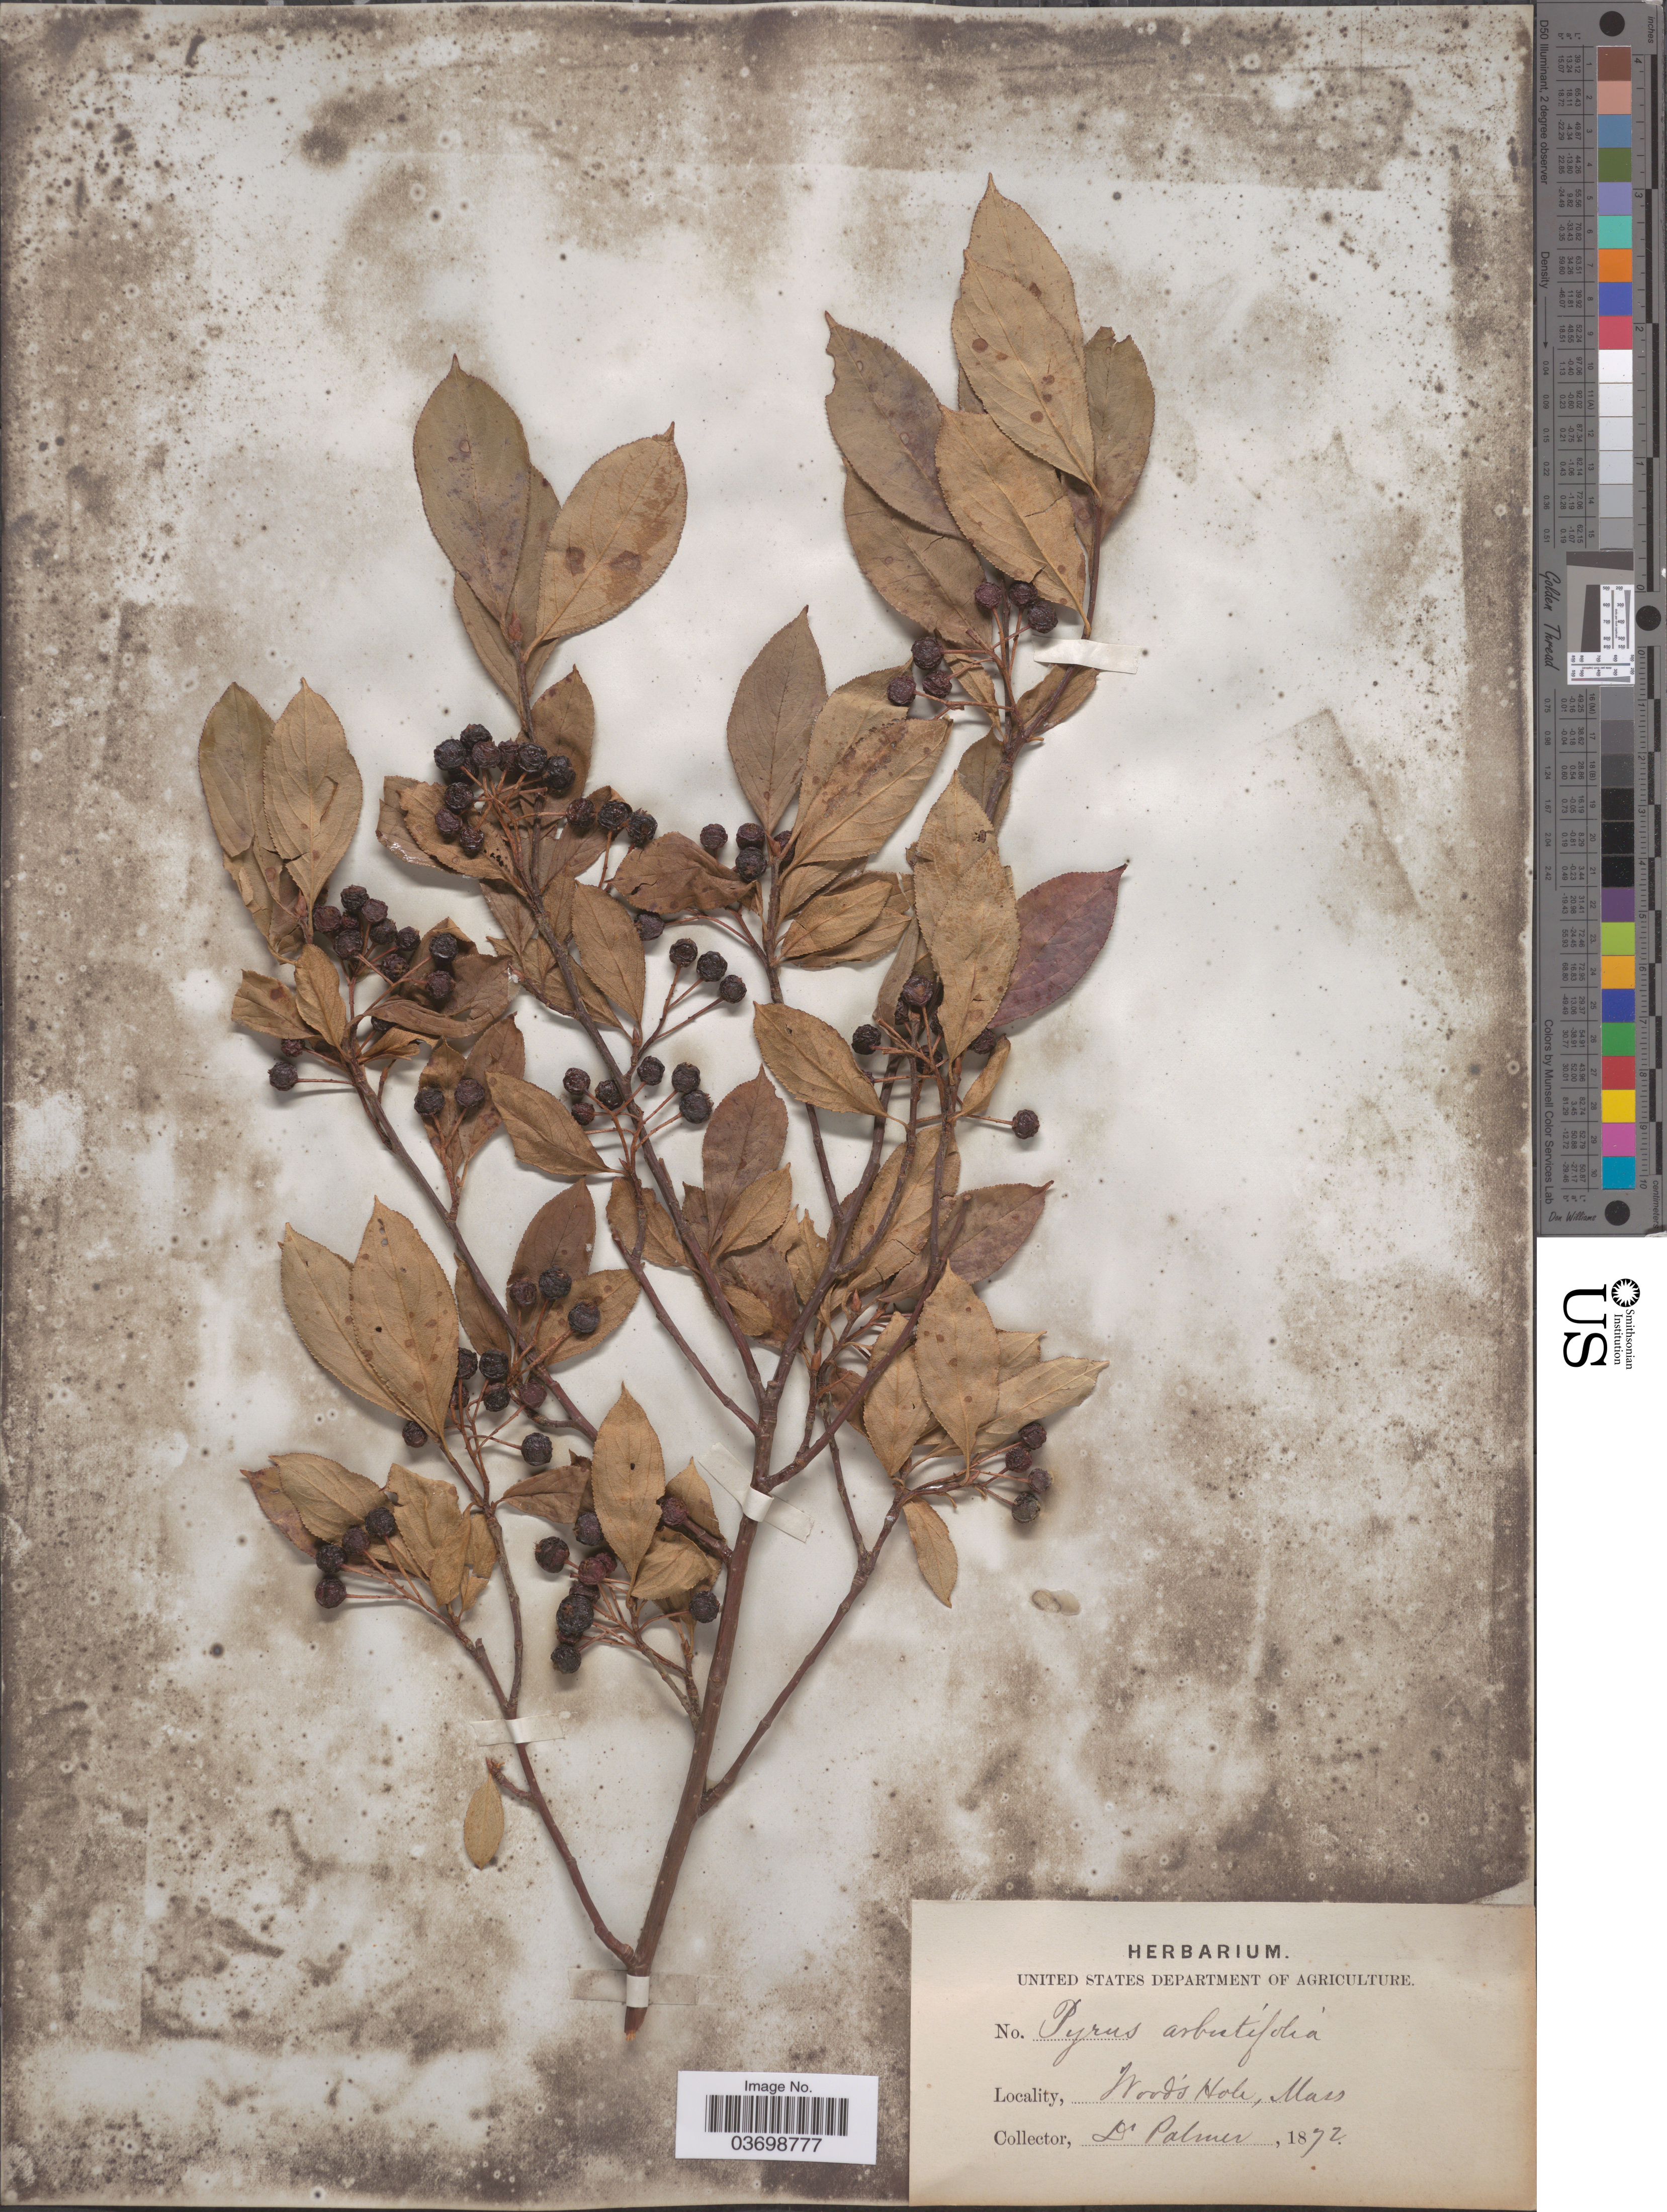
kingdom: Plantae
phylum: Tracheophyta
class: Magnoliopsida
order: Rosales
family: Rosaceae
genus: Aronia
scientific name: Aronia x prunifolia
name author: (Marshall) Rehder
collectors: Palmer, --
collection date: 1872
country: United States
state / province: Massachusetts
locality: Wood's Hole.